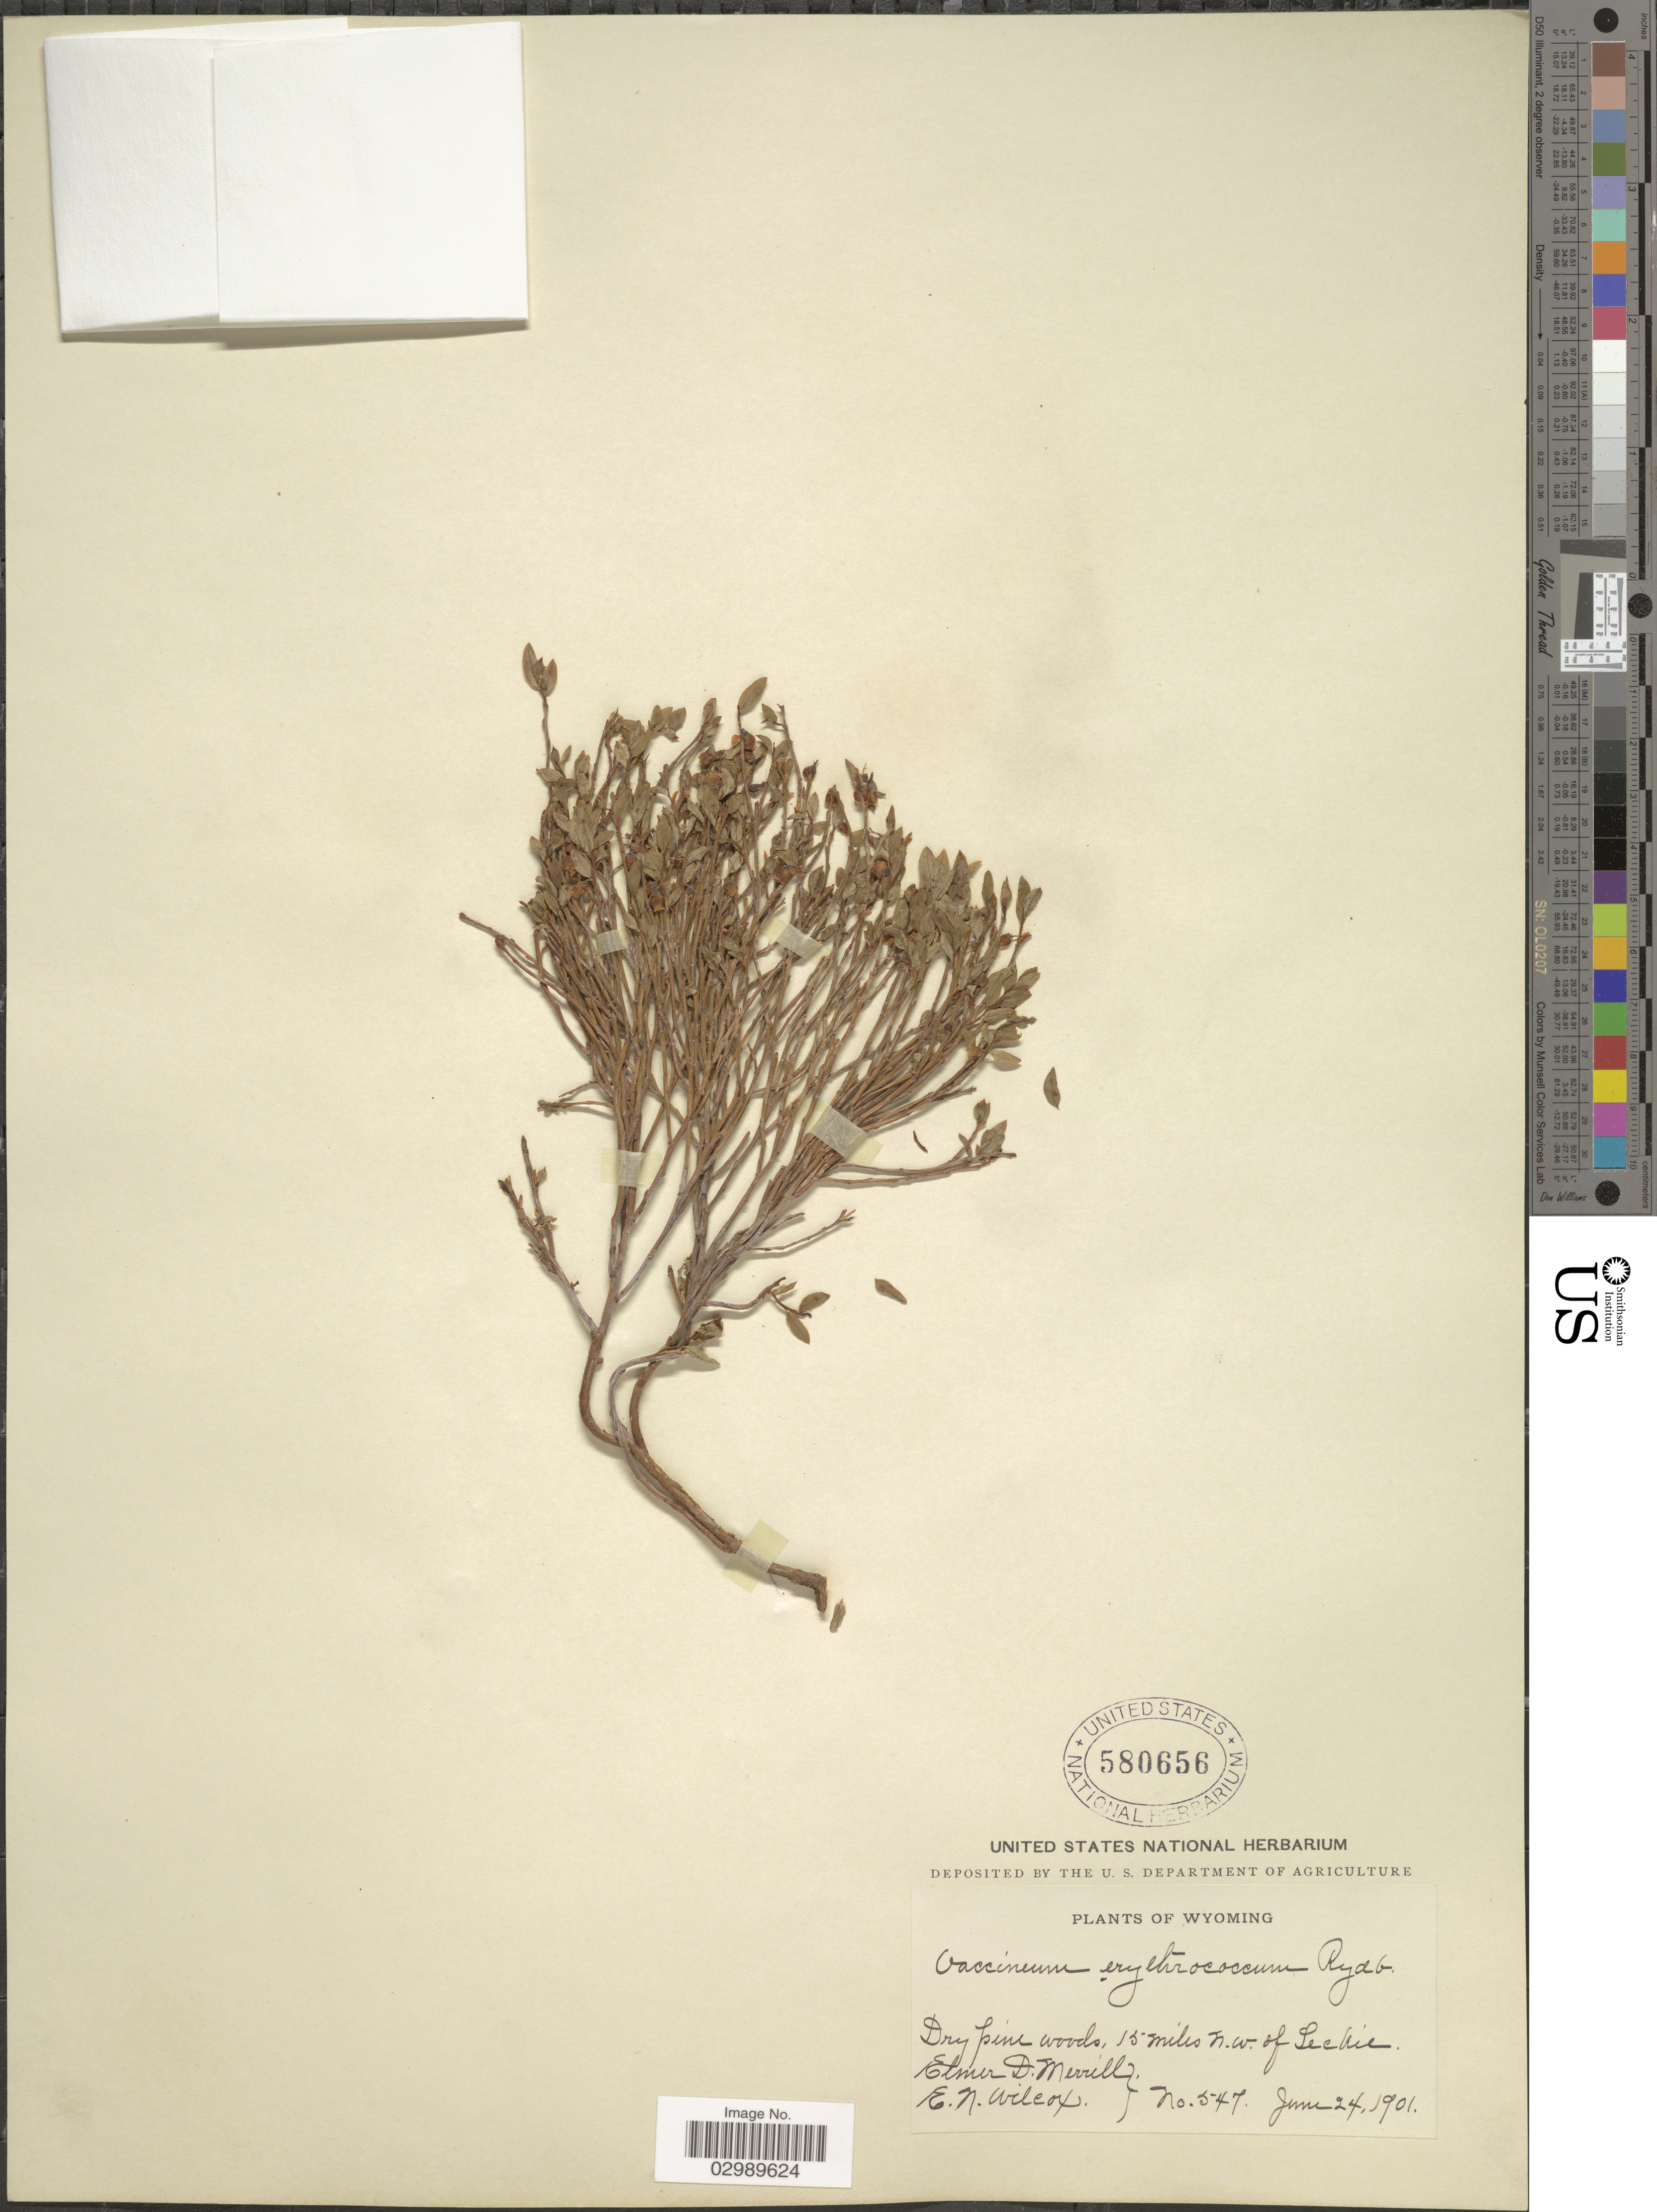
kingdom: Plantae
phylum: Tracheophyta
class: Magnoliopsida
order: Ericales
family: Ericaceae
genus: Vaccinium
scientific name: Vaccinium scoparium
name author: Leiberg ex Coville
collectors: E. D. Merrill & E. Wilcox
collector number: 547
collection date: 1901-06-24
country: United States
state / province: Wyoming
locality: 15 miles N.W. of Leckie.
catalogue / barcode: US 580656